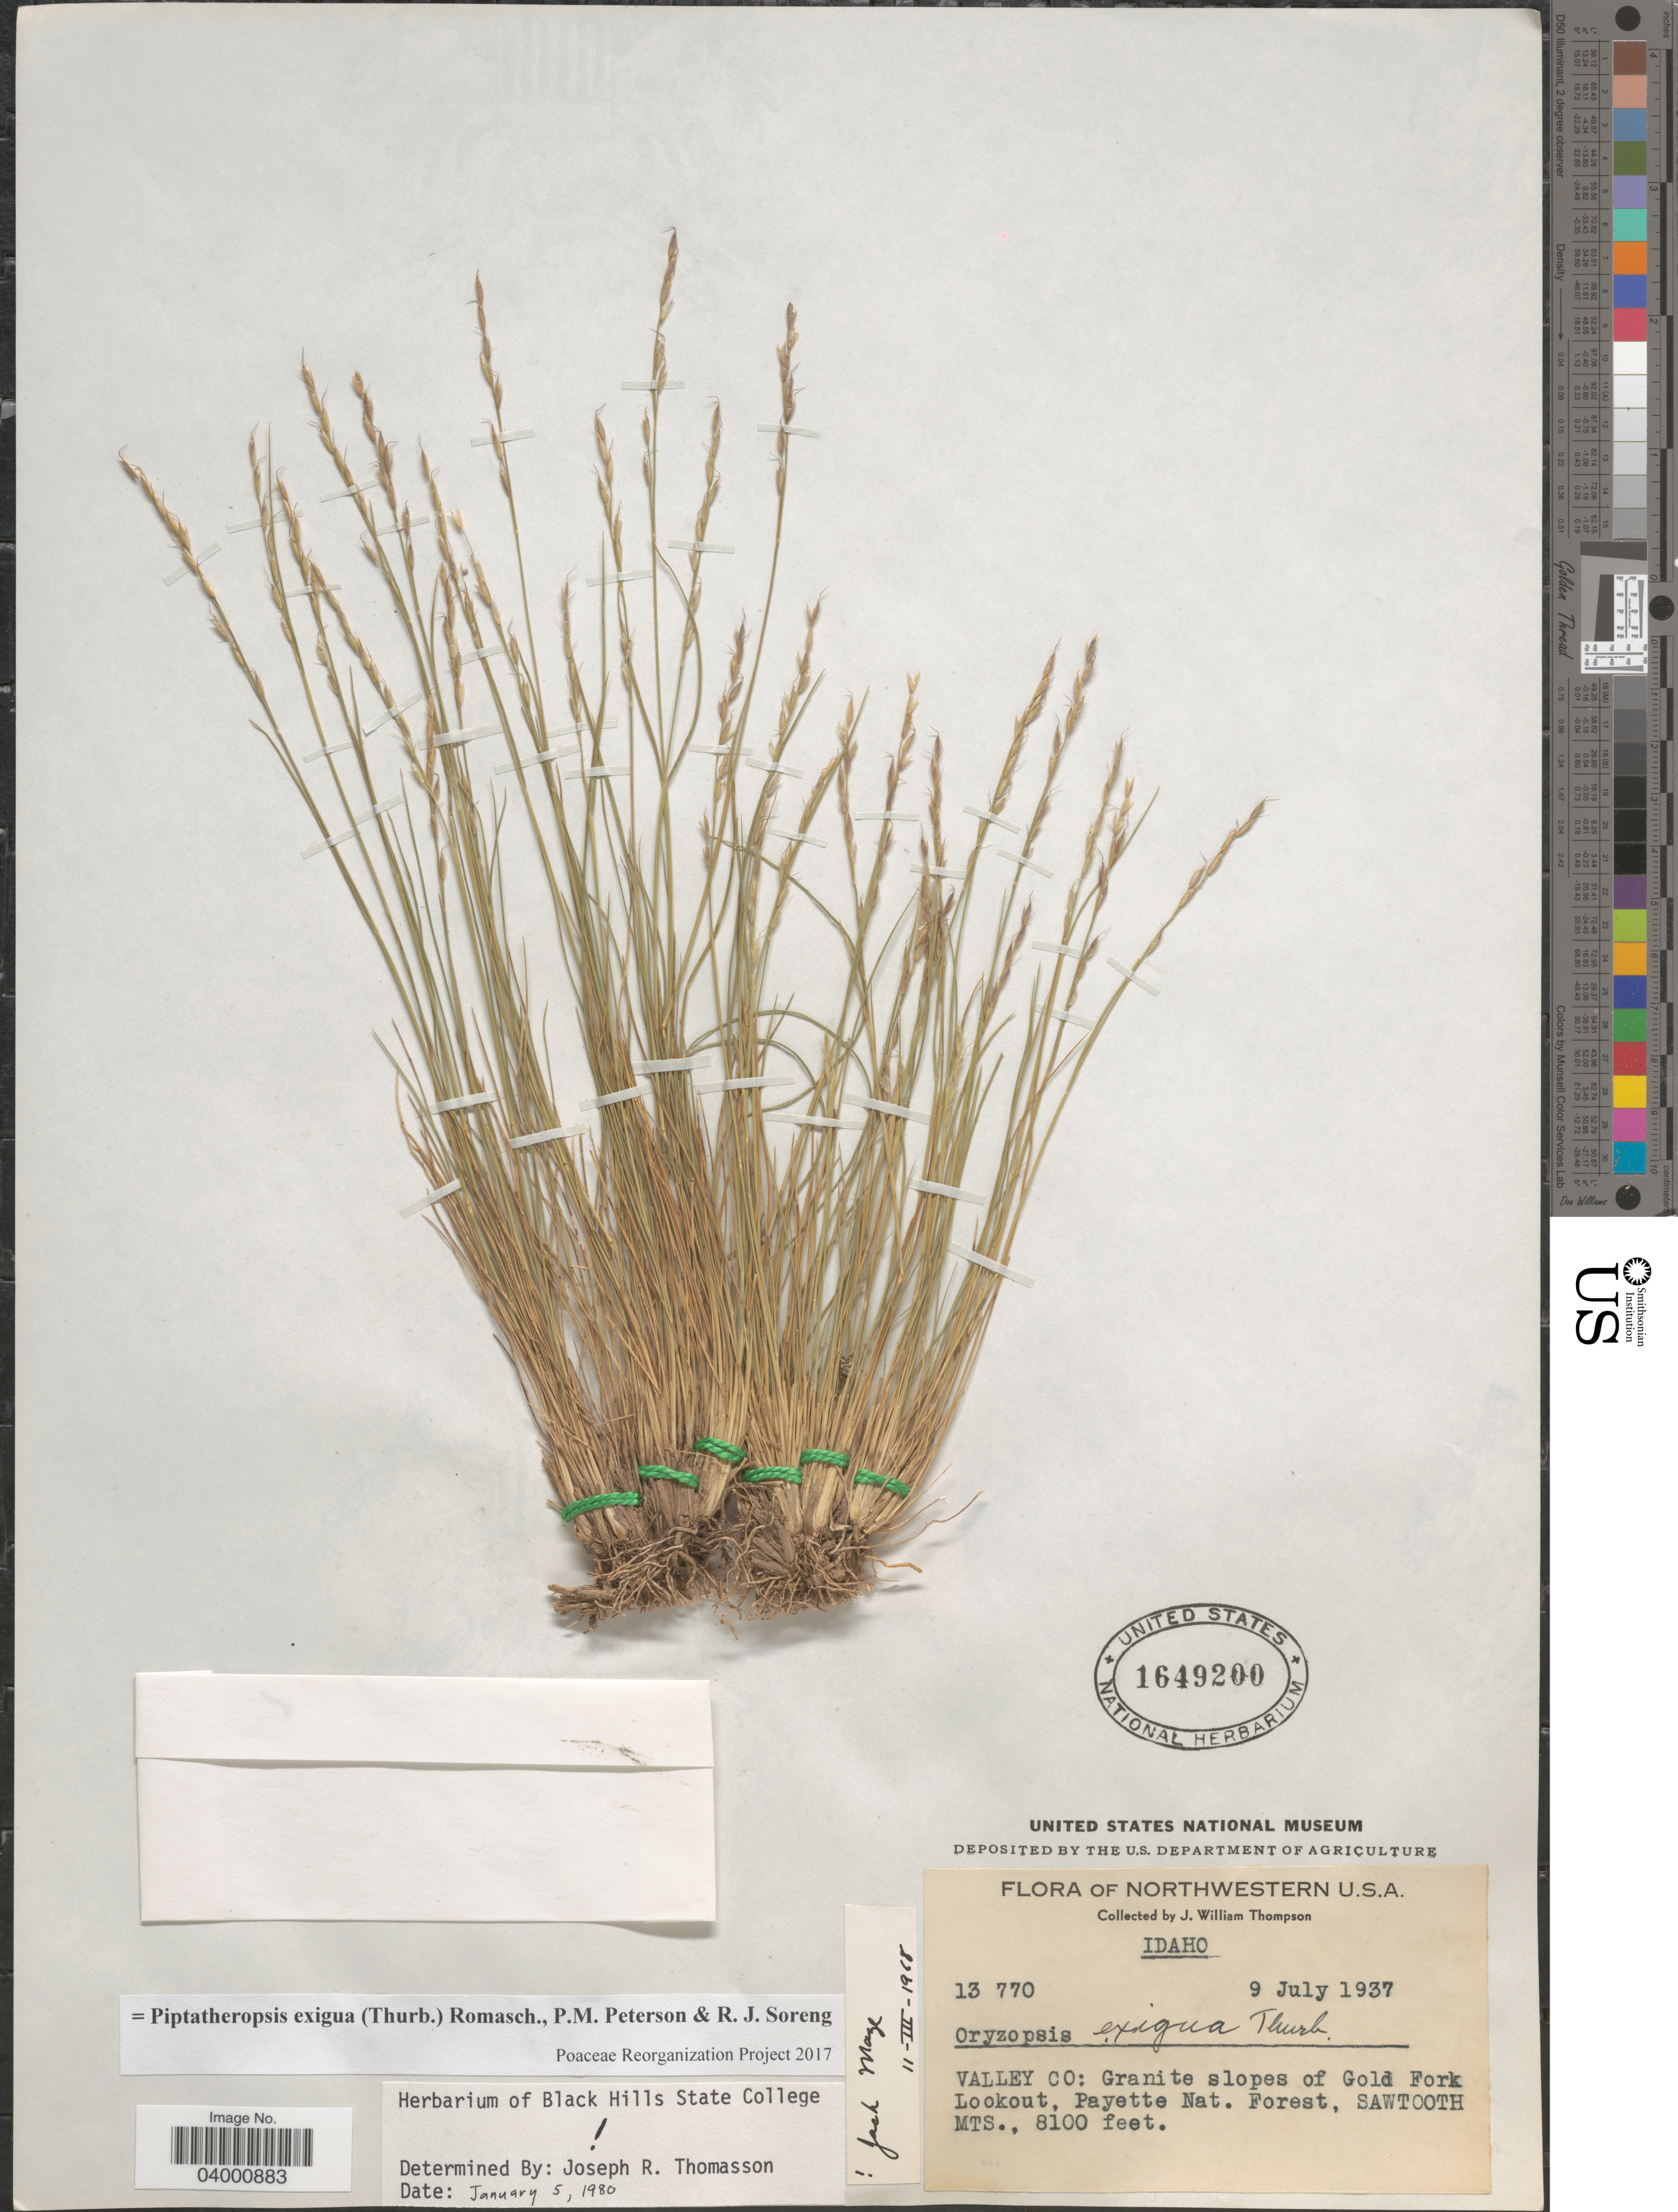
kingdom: Plantae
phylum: Tracheophyta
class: Liliopsida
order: Poales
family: Poaceae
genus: Piptatheropsis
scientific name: Piptatheropsis exigua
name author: (Thurb.) Romasch. et al.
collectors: J. W. Thompson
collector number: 13770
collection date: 1937-07-09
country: United States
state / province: Idaho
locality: Northwestern U.S.A. Valley Co: Granite slopes of Gold Fork Lookout, Payette Nat. Forest, Sawtooth Mts.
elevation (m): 2469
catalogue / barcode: US 1649200